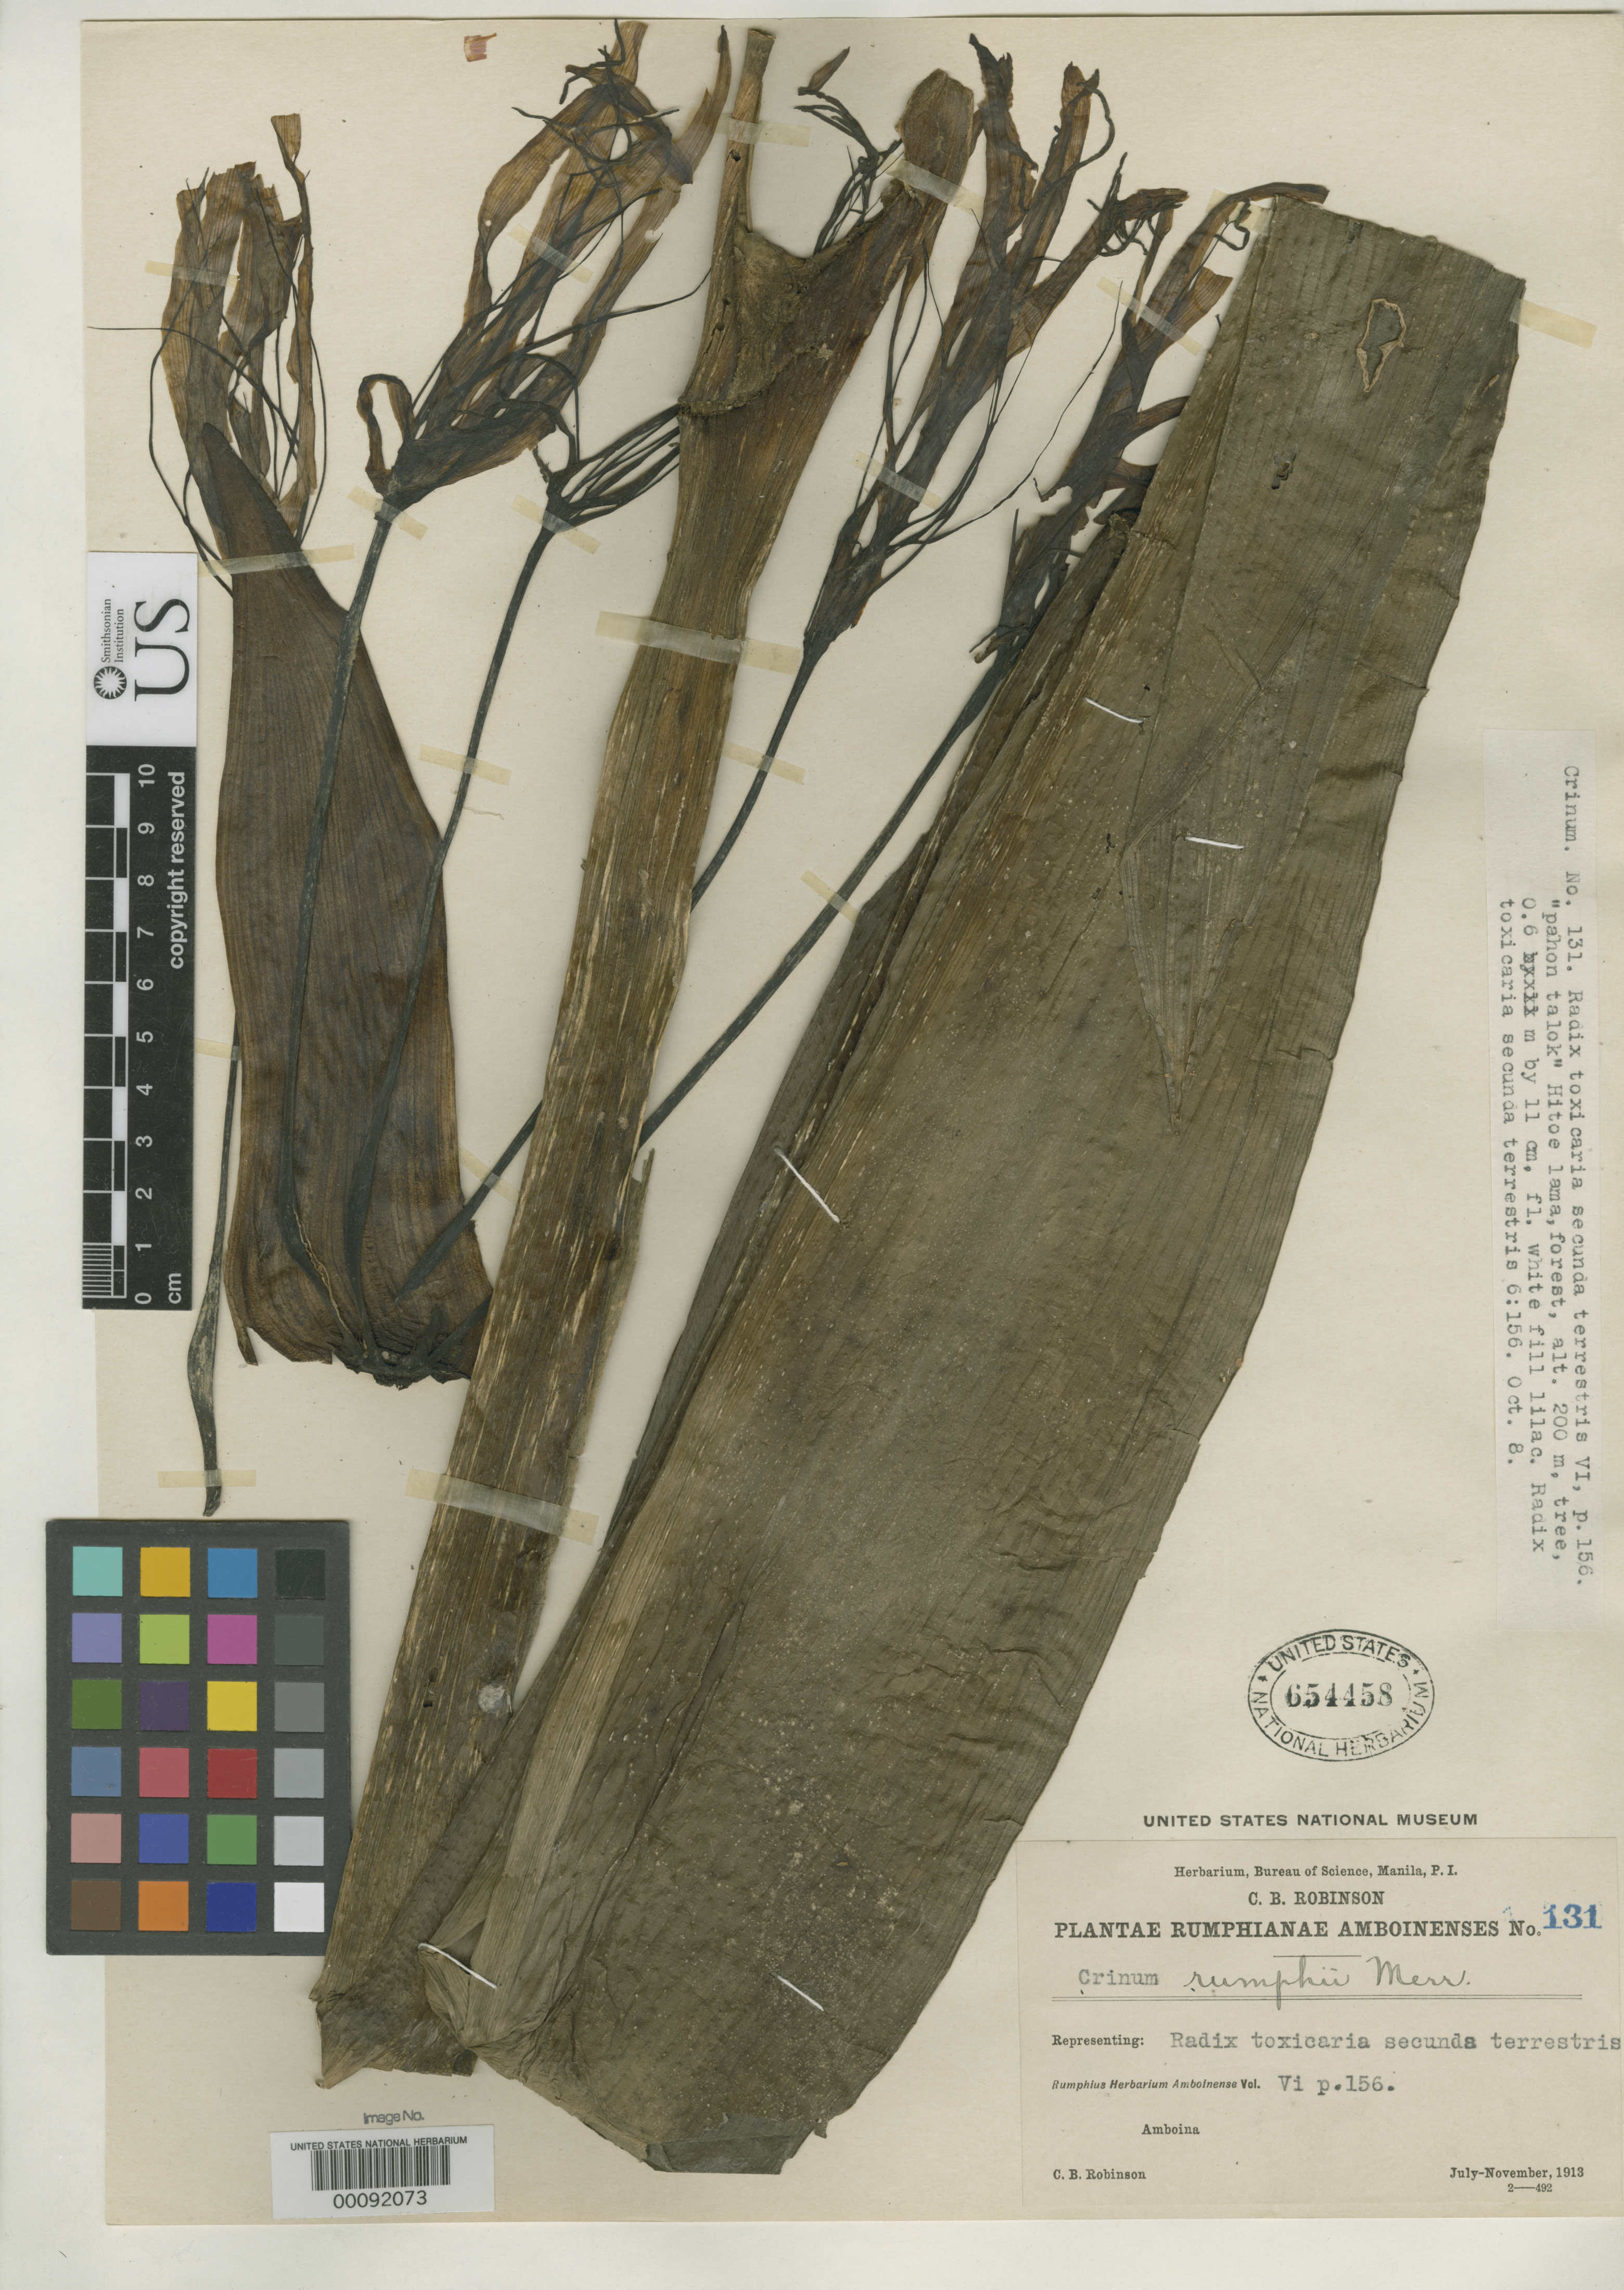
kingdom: Plantae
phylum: Tracheophyta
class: Liliopsida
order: Asparagales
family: Amaryllidaceae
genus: Crinum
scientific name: Crinum rumphii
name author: Merr.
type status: Type Collection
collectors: C. Robinson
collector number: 131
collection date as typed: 08 Oct 1913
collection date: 1913-10-08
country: Indonesia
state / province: Maluku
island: Amboina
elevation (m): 200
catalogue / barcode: US 654458